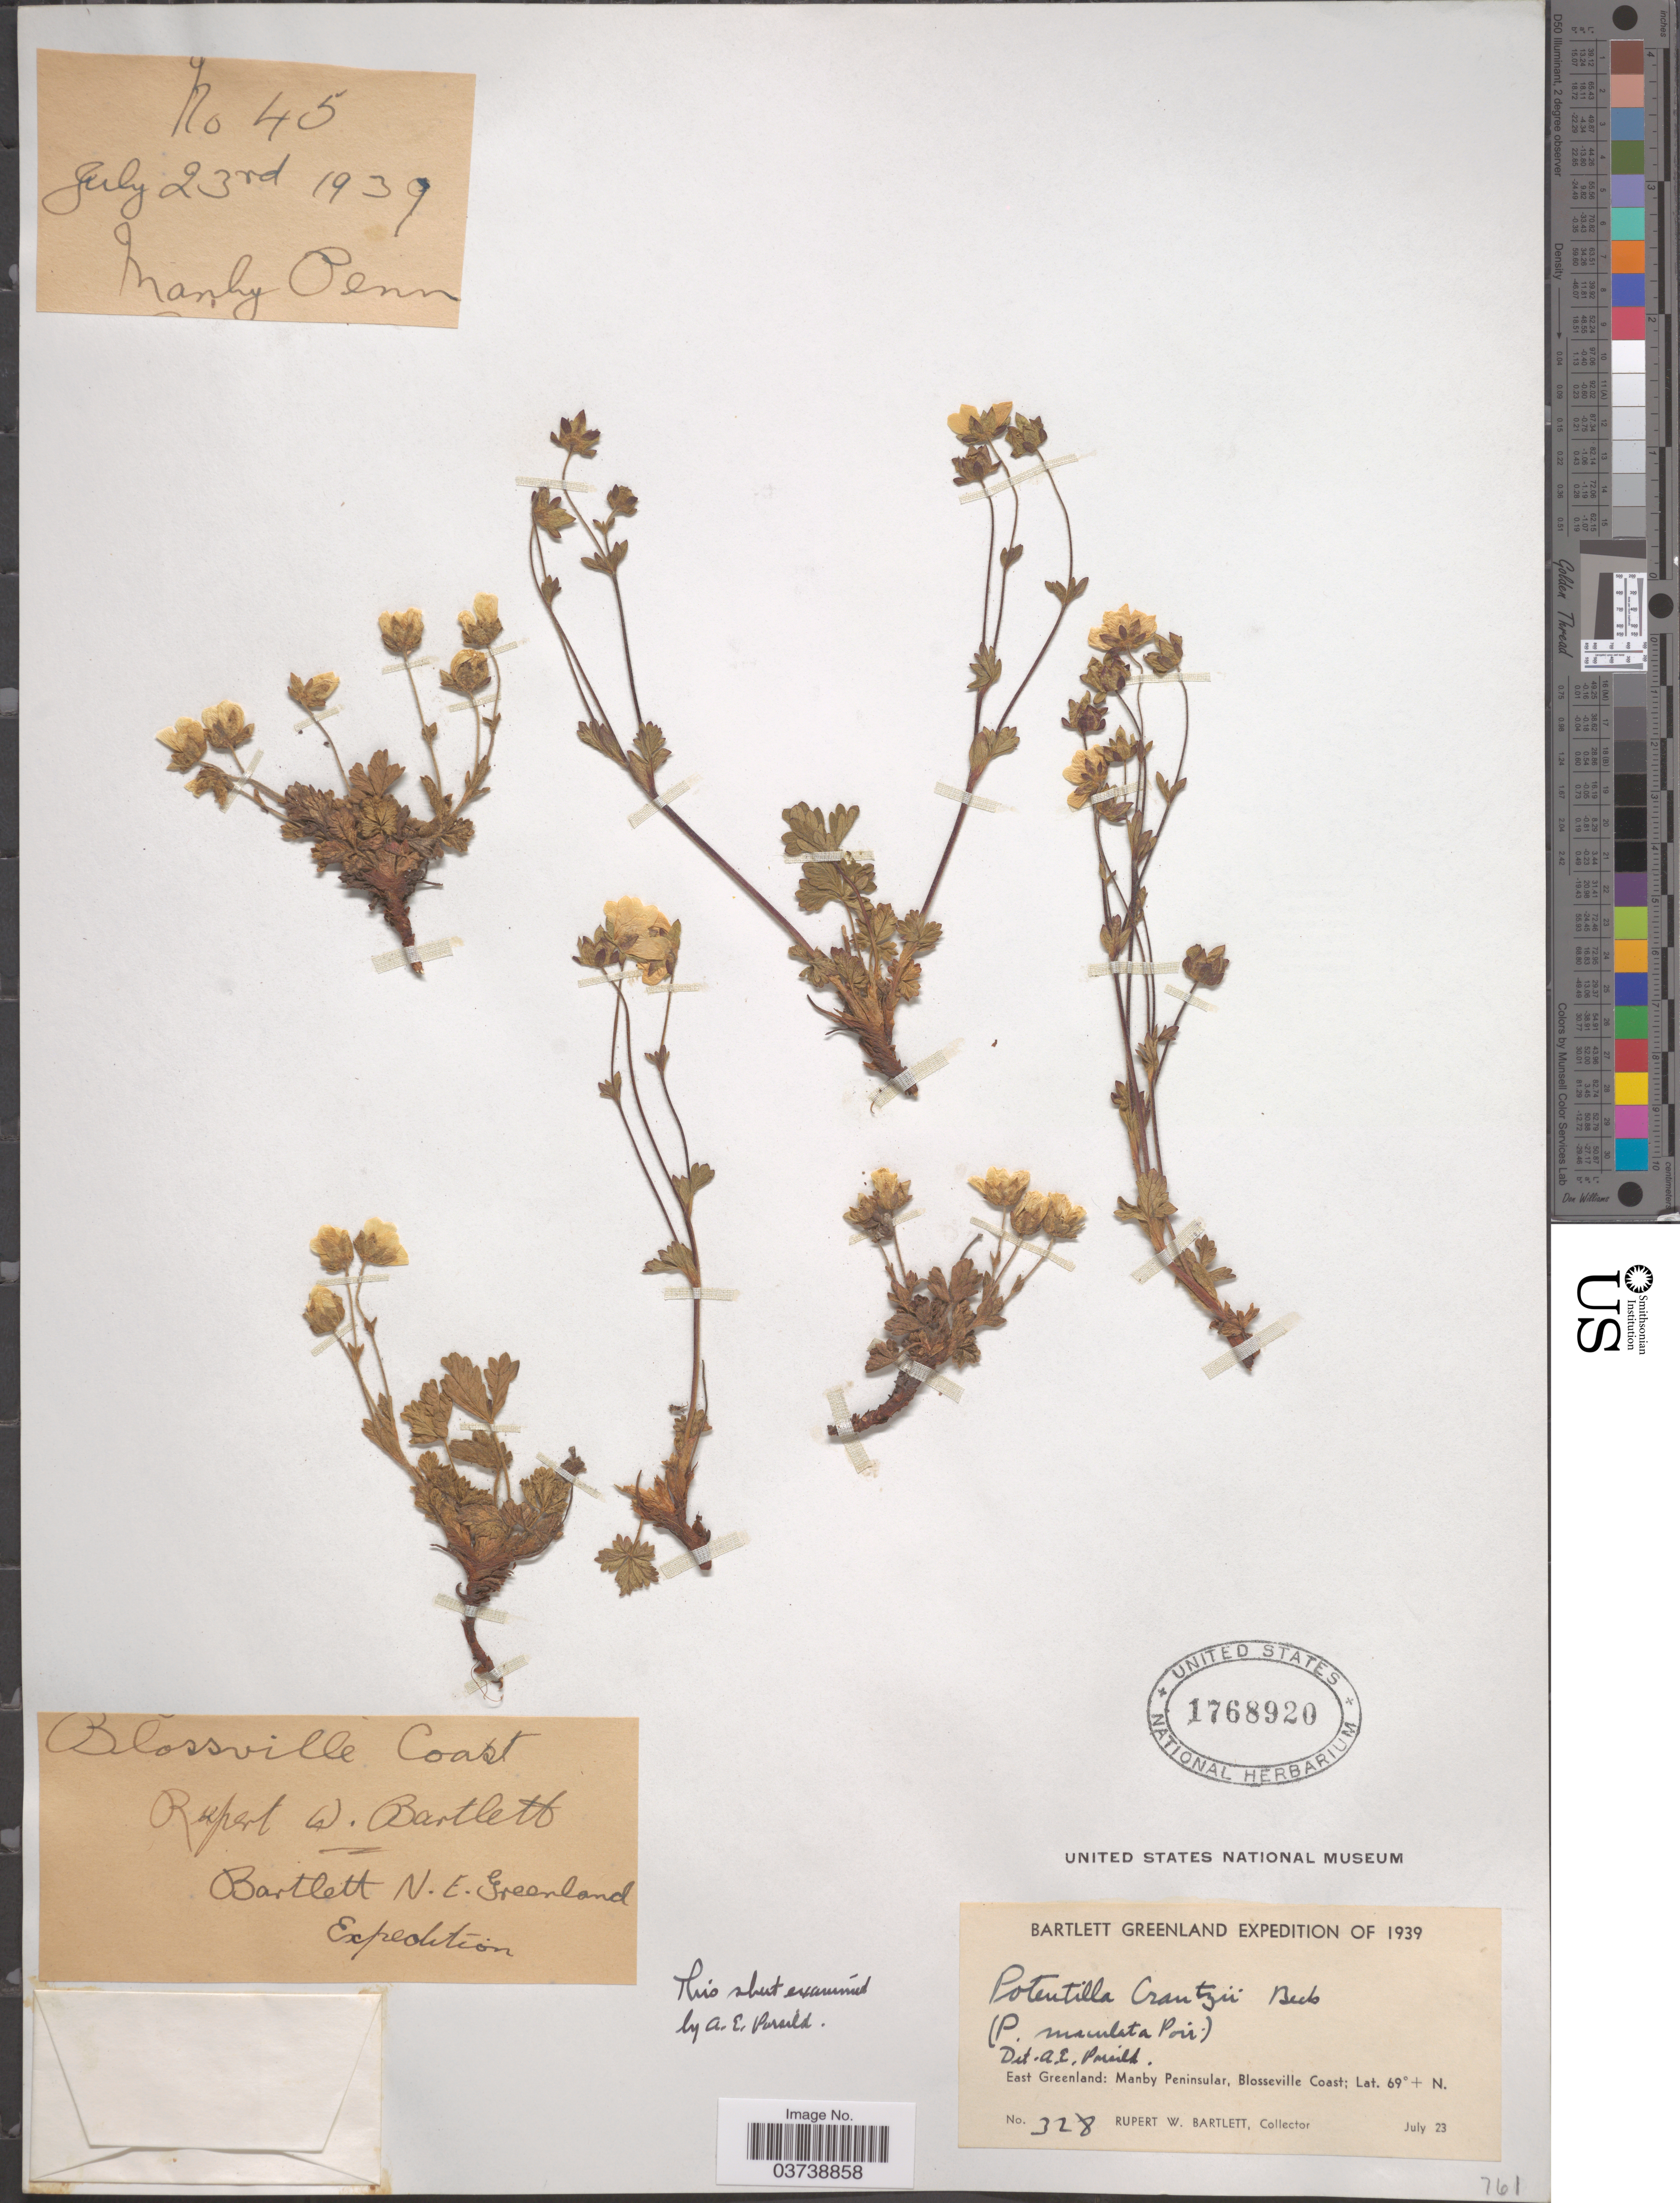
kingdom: Plantae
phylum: Tracheophyta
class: Magnoliopsida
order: Rosales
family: Rosaceae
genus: Potentilla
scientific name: Potentilla crantzii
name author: (Crantz) Beck ex Fritsch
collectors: R. W. Bartlett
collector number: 328/45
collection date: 1939-07-23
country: Greenland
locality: East Greenland: Manby Peninsular, Blosseville Coast.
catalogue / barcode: US 1768920